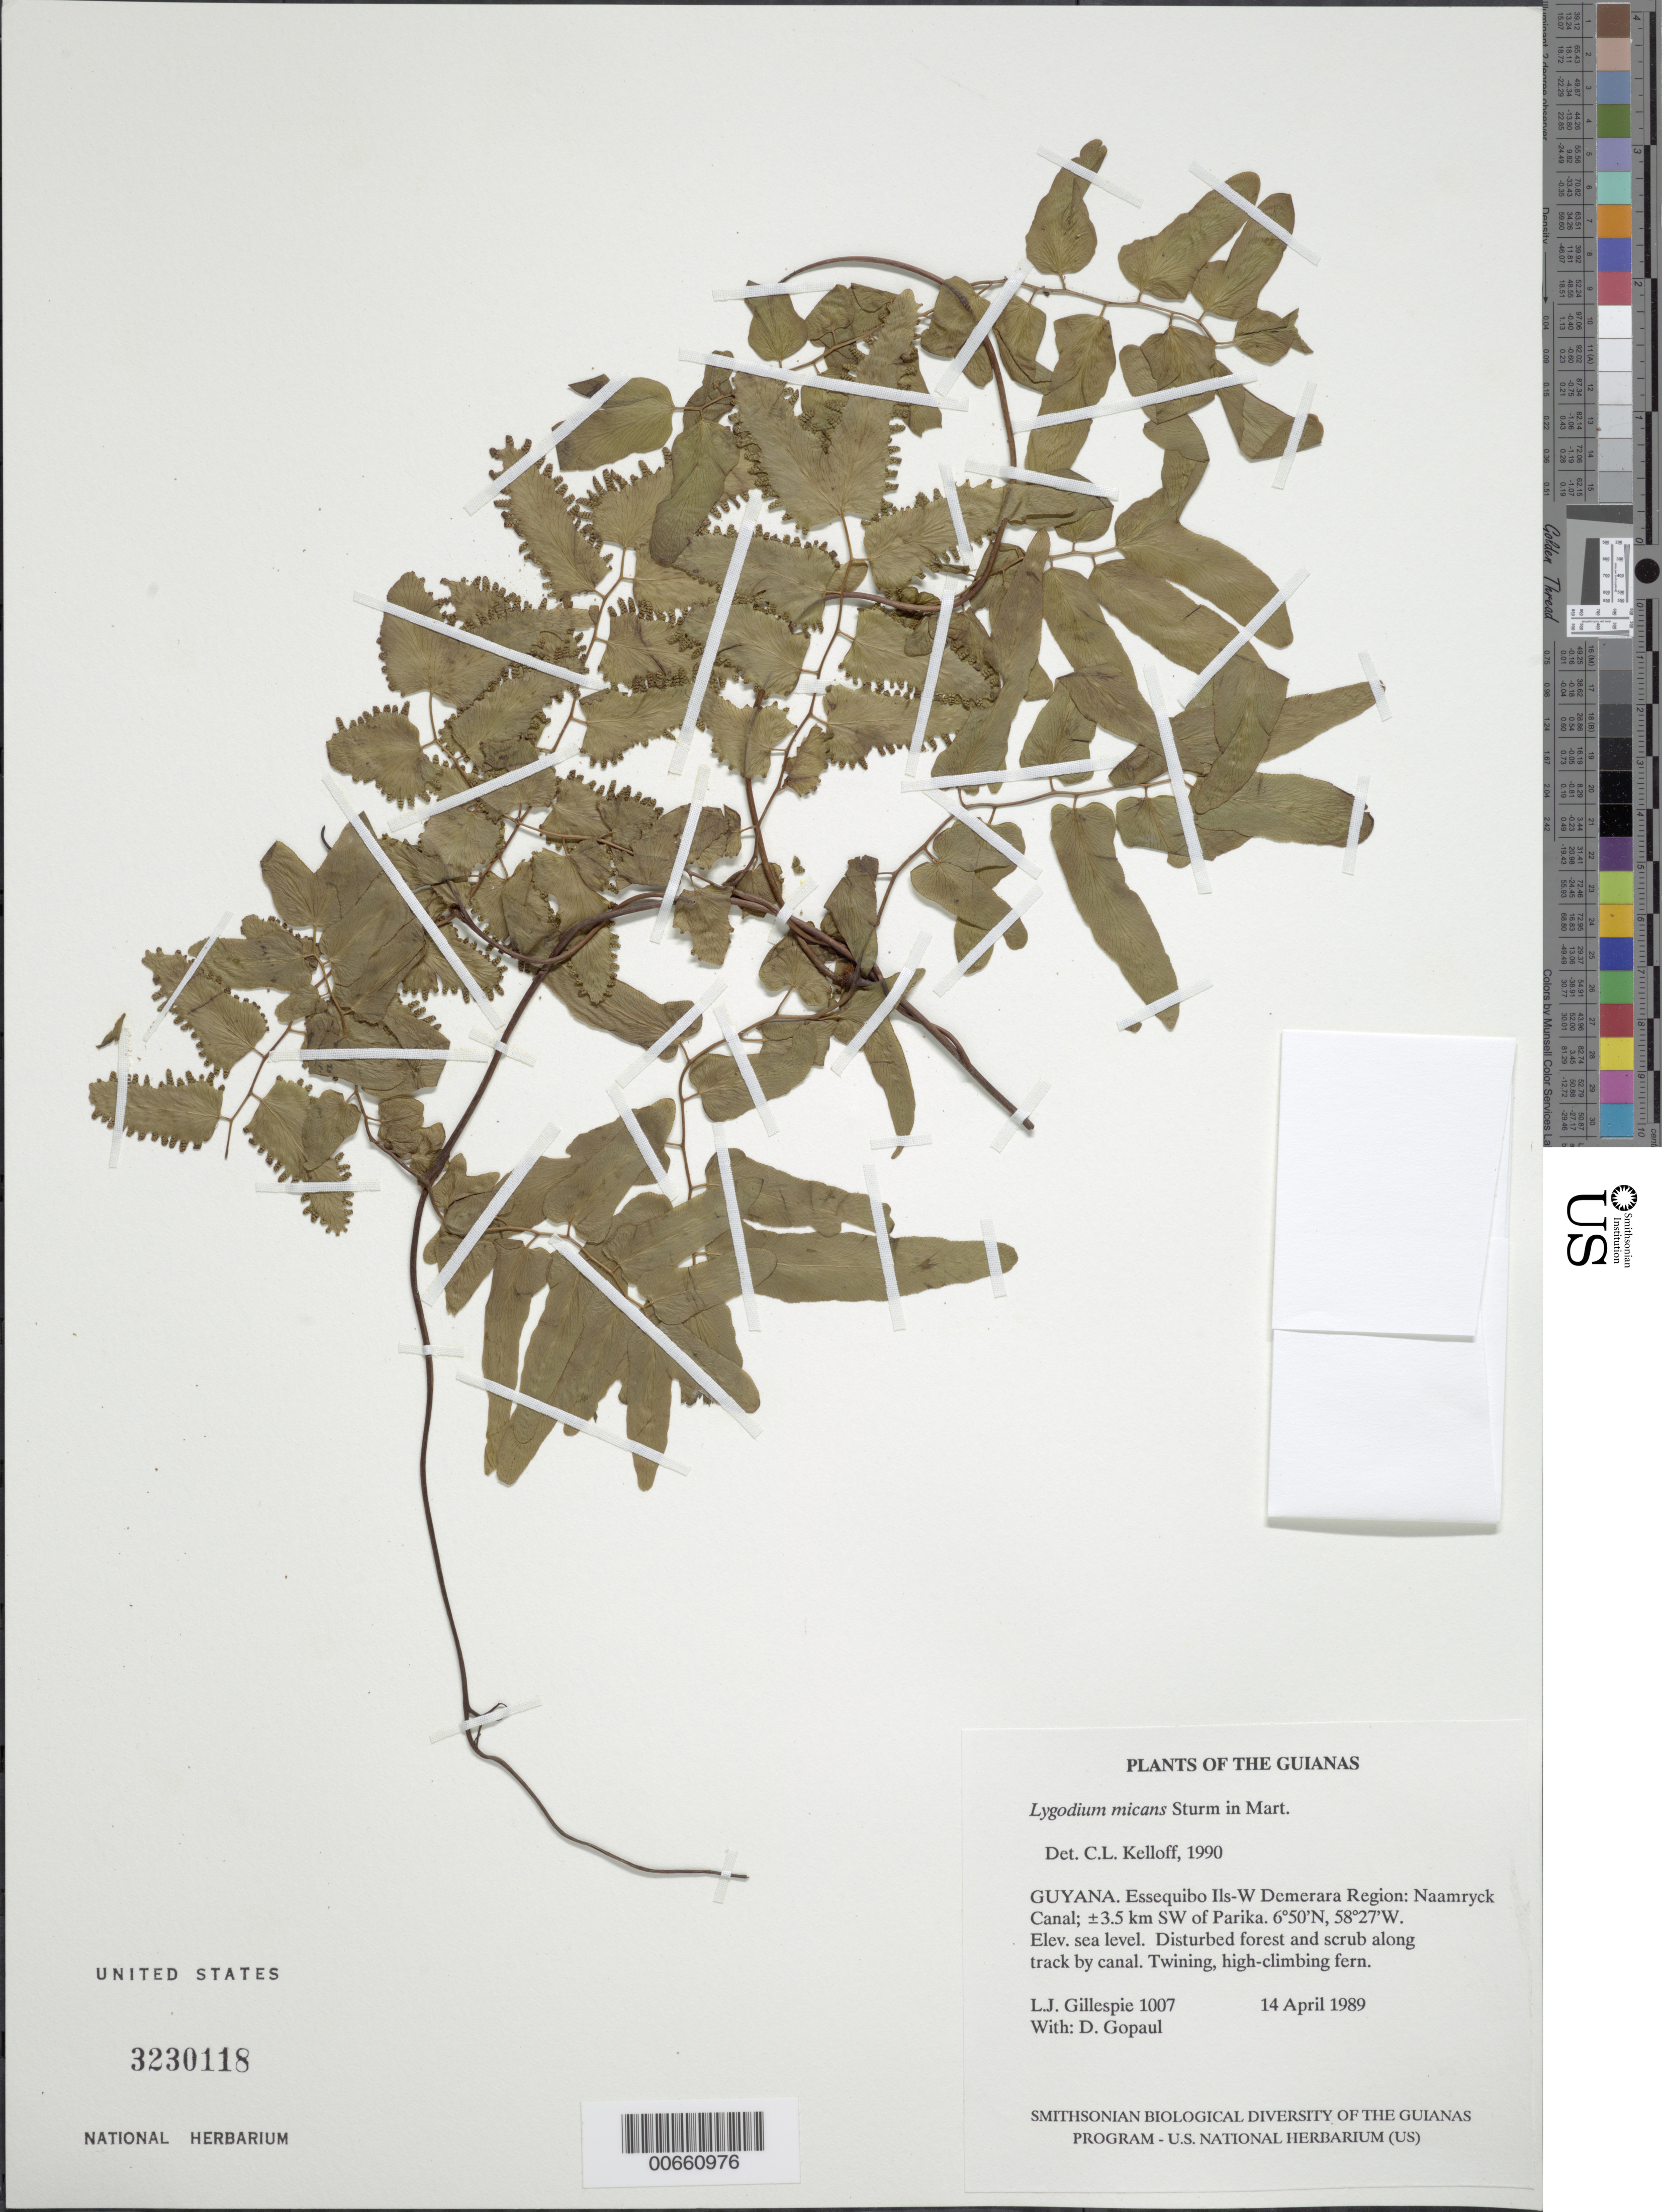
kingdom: Plantae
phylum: Tracheophyta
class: Polypodiopsida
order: Schizaeales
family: Lygodiaceae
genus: Lygodium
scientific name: Lygodium volubile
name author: Sw.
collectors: L. J. Gillespie & D. Gopaul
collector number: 1007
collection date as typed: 14 April 1989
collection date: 1989-04-14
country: Guyana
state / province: Essequibo Isl-W. Demerara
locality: Naamryck Canal; ±3.5 km SW of Parika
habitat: Disturbed forest and scrub along track by canal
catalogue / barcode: US 3230118